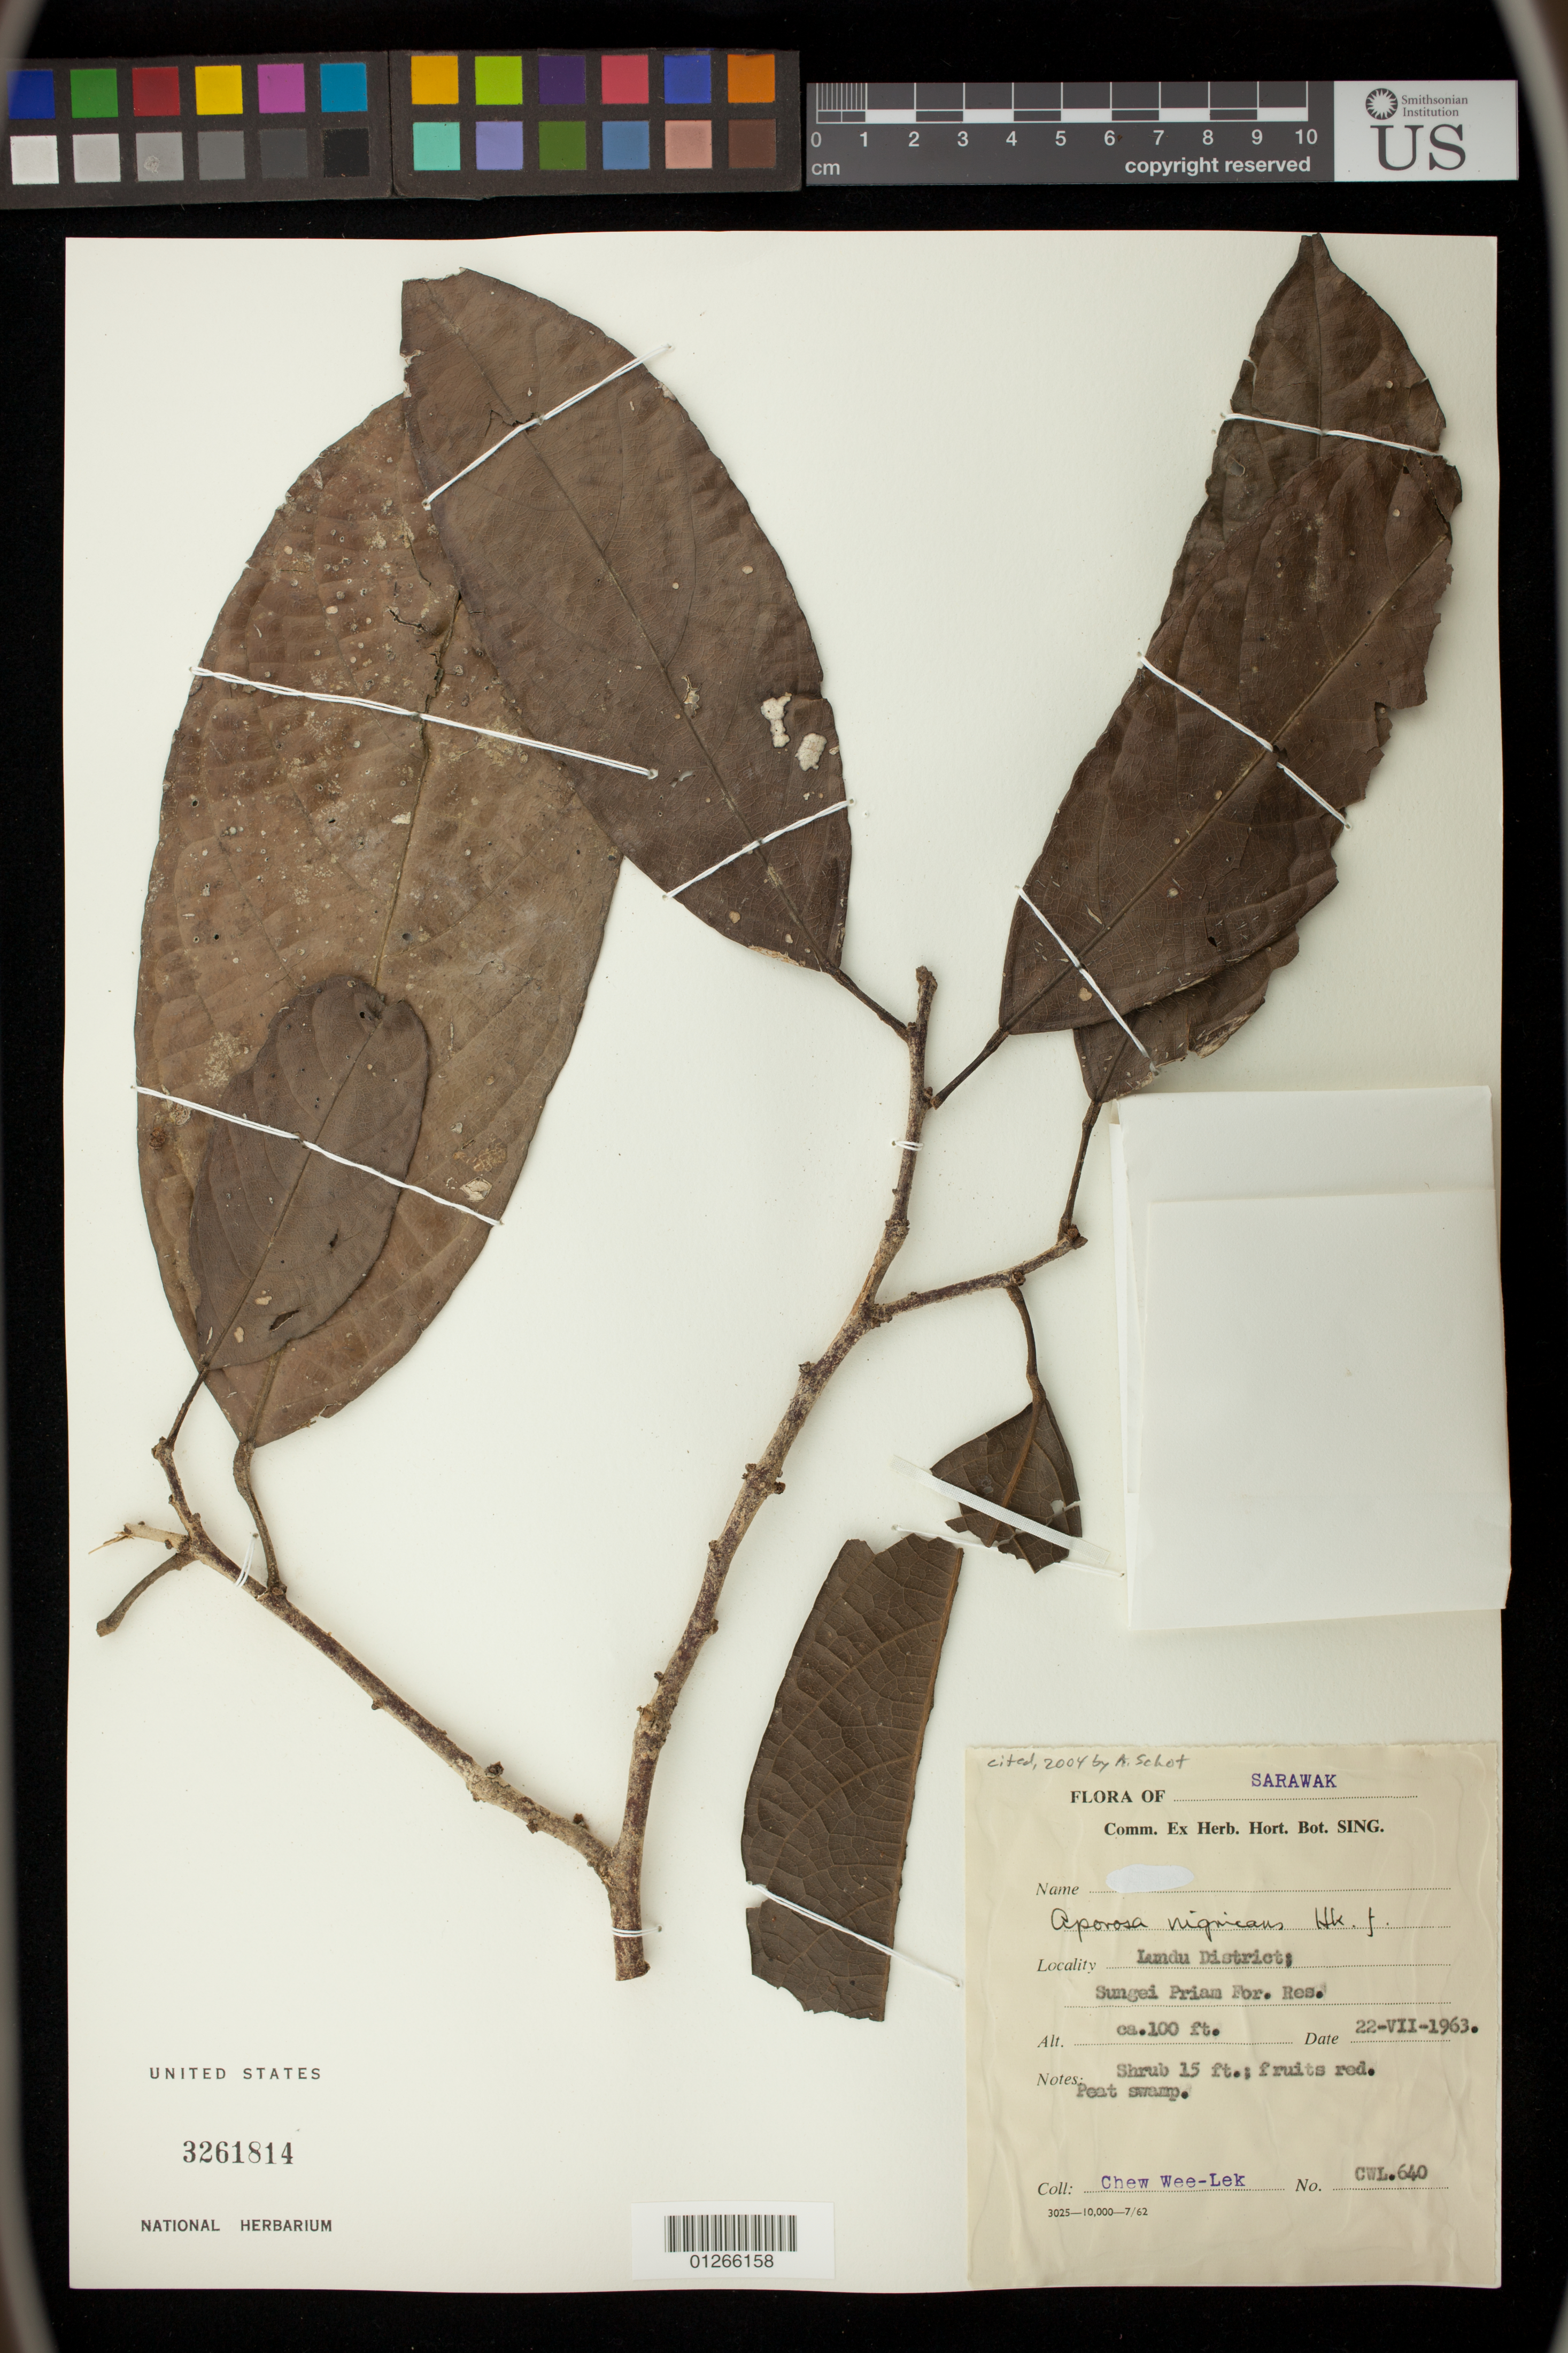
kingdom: Plantae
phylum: Tracheophyta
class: Magnoliopsida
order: Malpighiales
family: Phyllanthaceae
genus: Aporosa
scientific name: Aporosa nigricans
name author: Hook. f.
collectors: W. Chew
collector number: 640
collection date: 1963-07-22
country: Malaysia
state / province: Sarawak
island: Borneo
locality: Lundu District; Sungei Priam For. Res.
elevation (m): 30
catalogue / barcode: US 3261814